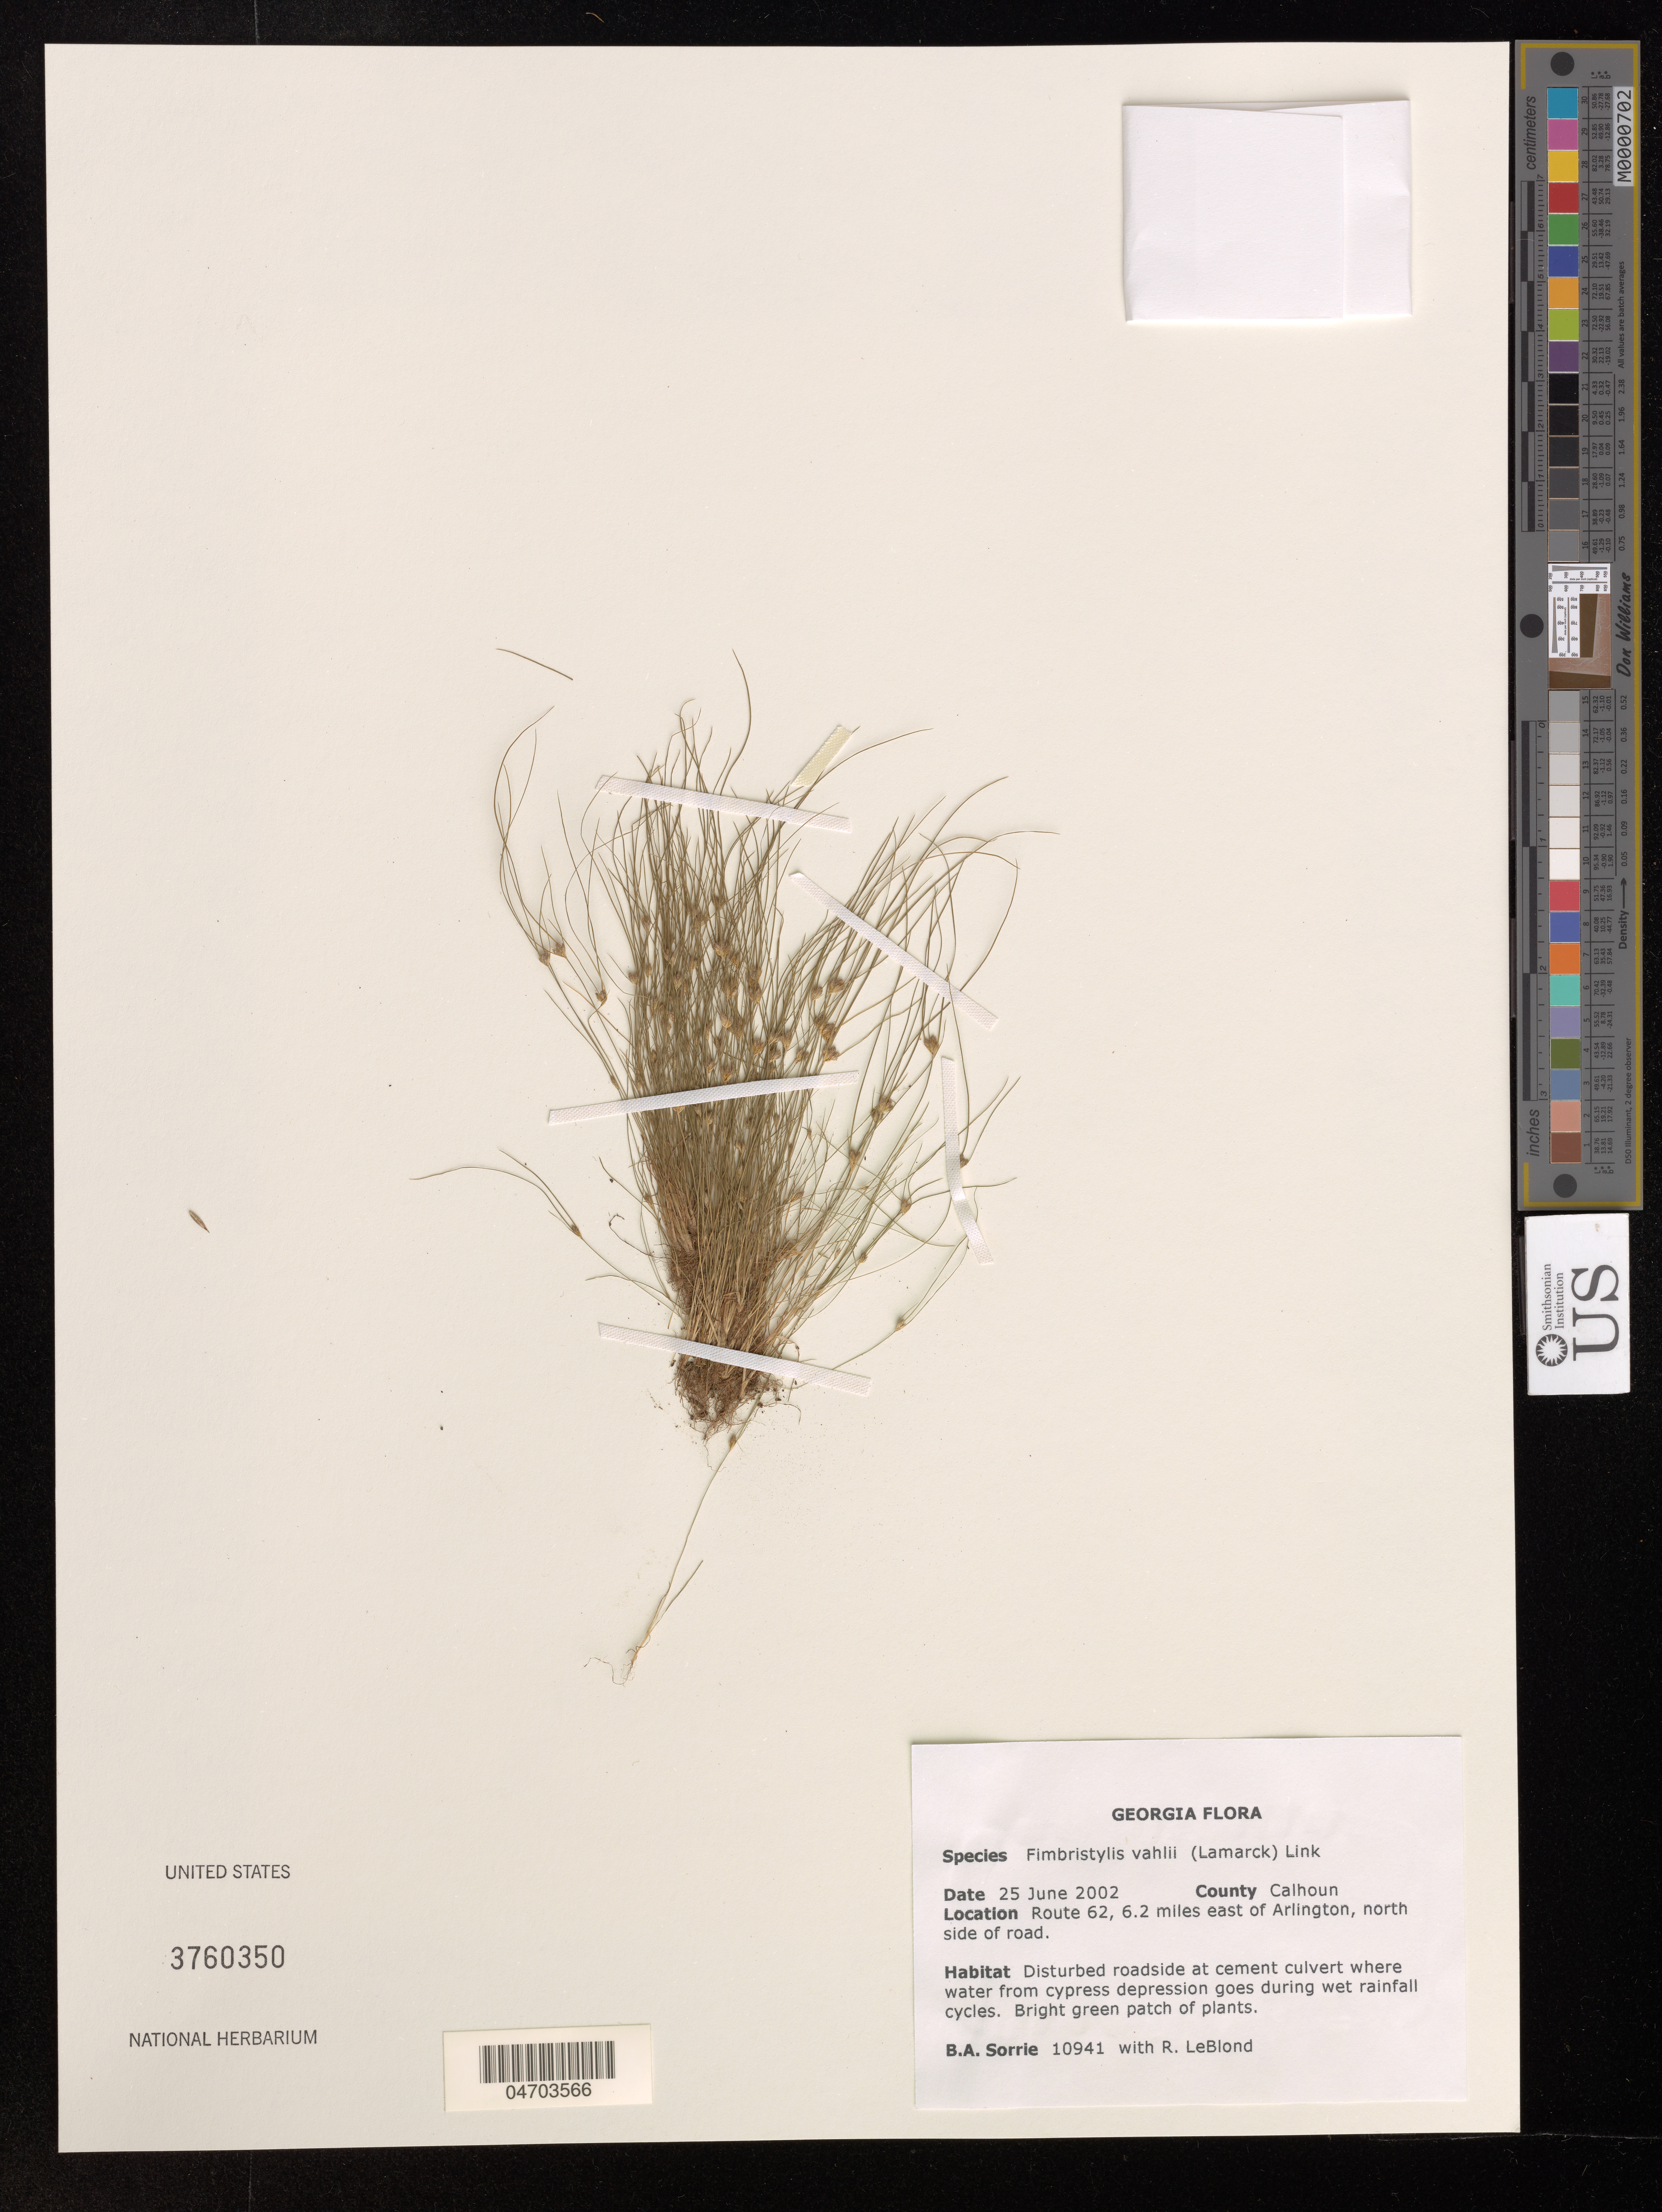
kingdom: Plantae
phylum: Tracheophyta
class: Liliopsida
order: Poales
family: Cyperaceae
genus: Fimbristylis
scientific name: Fimbristylis vahlii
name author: (Lam.) Link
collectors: B. Sorrie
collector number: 10941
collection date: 2002-06-25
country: United States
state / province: Georgia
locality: Calhoun. Route 62, 6.2 miles east of Arlington, north side of ride.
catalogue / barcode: US 3760350